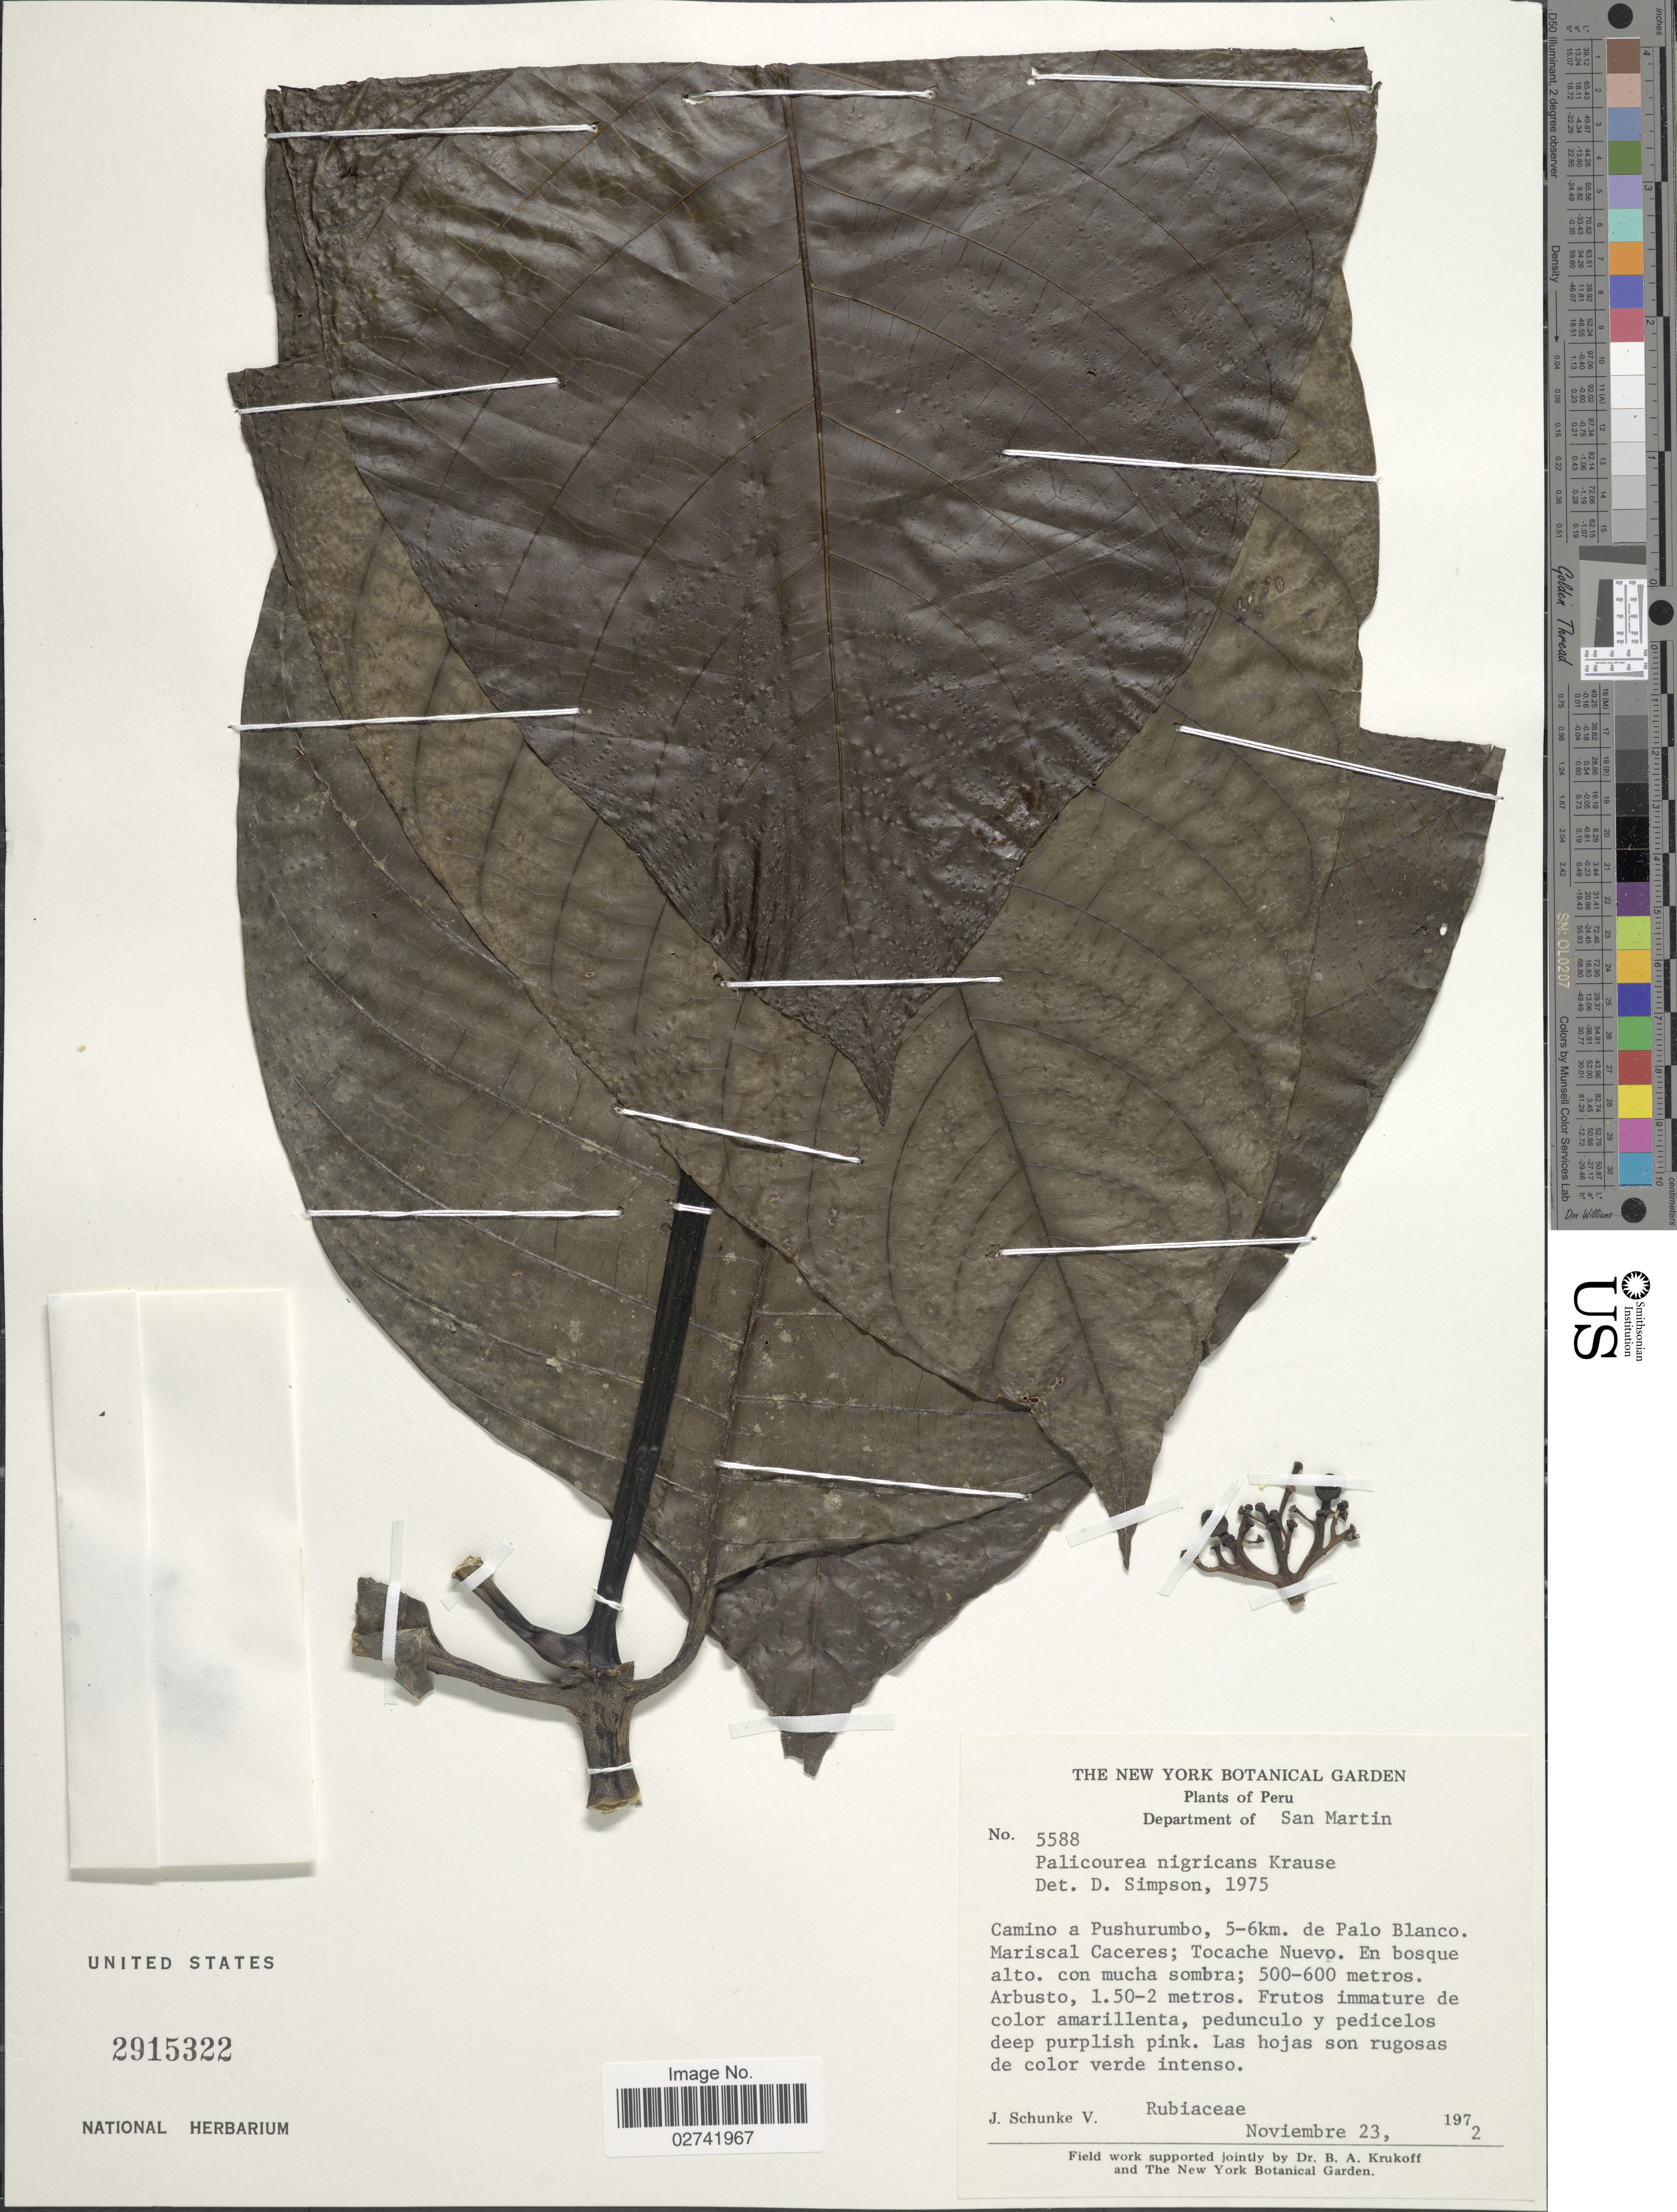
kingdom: Plantae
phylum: Tracheophyta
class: Magnoliopsida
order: Gentianales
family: Rubiaceae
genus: Palicourea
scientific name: Palicourea nigricans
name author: Krause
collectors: J. Schunke Vigo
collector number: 5588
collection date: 1972-11-23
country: Peru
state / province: San Martín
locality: Camino a Pushurumbo, 5-6km. de Palo Blanco. Mariscal Caceres; Tocache Nuevo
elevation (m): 500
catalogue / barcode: US 2915322